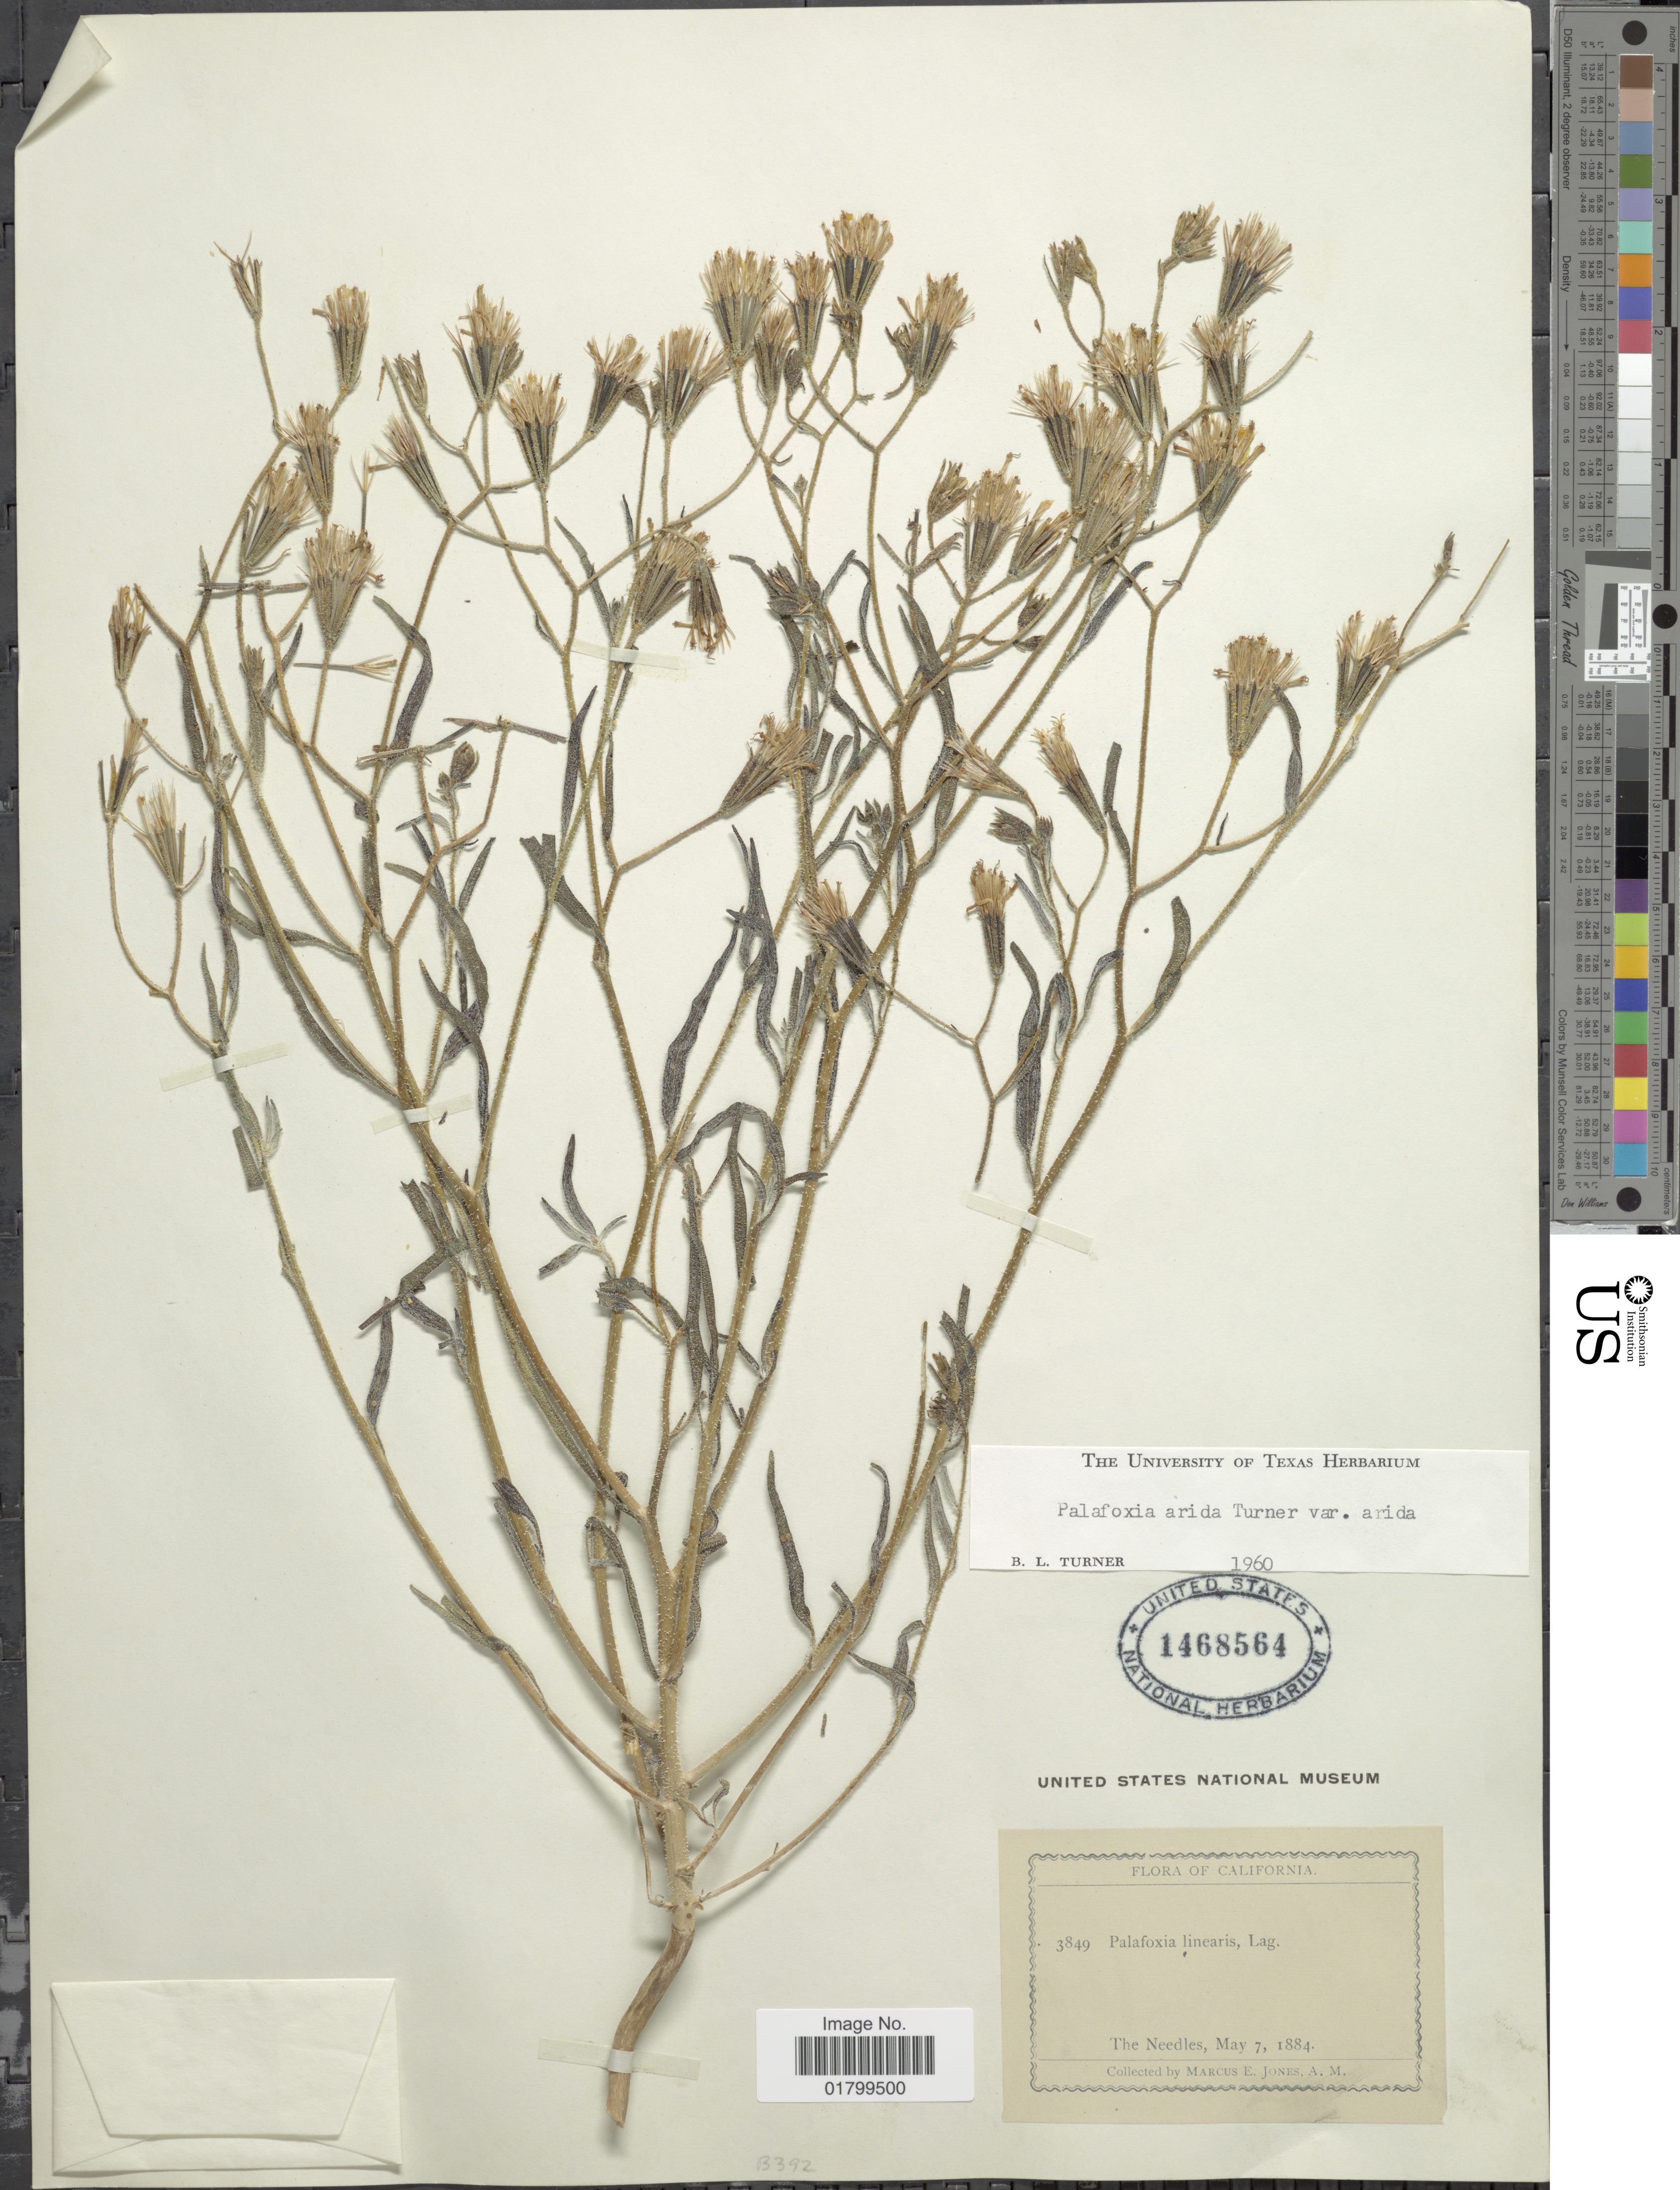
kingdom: Plantae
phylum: Tracheophyta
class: Magnoliopsida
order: Asterales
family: Asteraceae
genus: Palafoxia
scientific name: Palafoxia arida var. arida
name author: B.L. Turner & M.I. Morris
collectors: M. E. Jones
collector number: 3849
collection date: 1884-05-07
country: United States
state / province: California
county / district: San Bernardino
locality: The Needles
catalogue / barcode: US 1468564